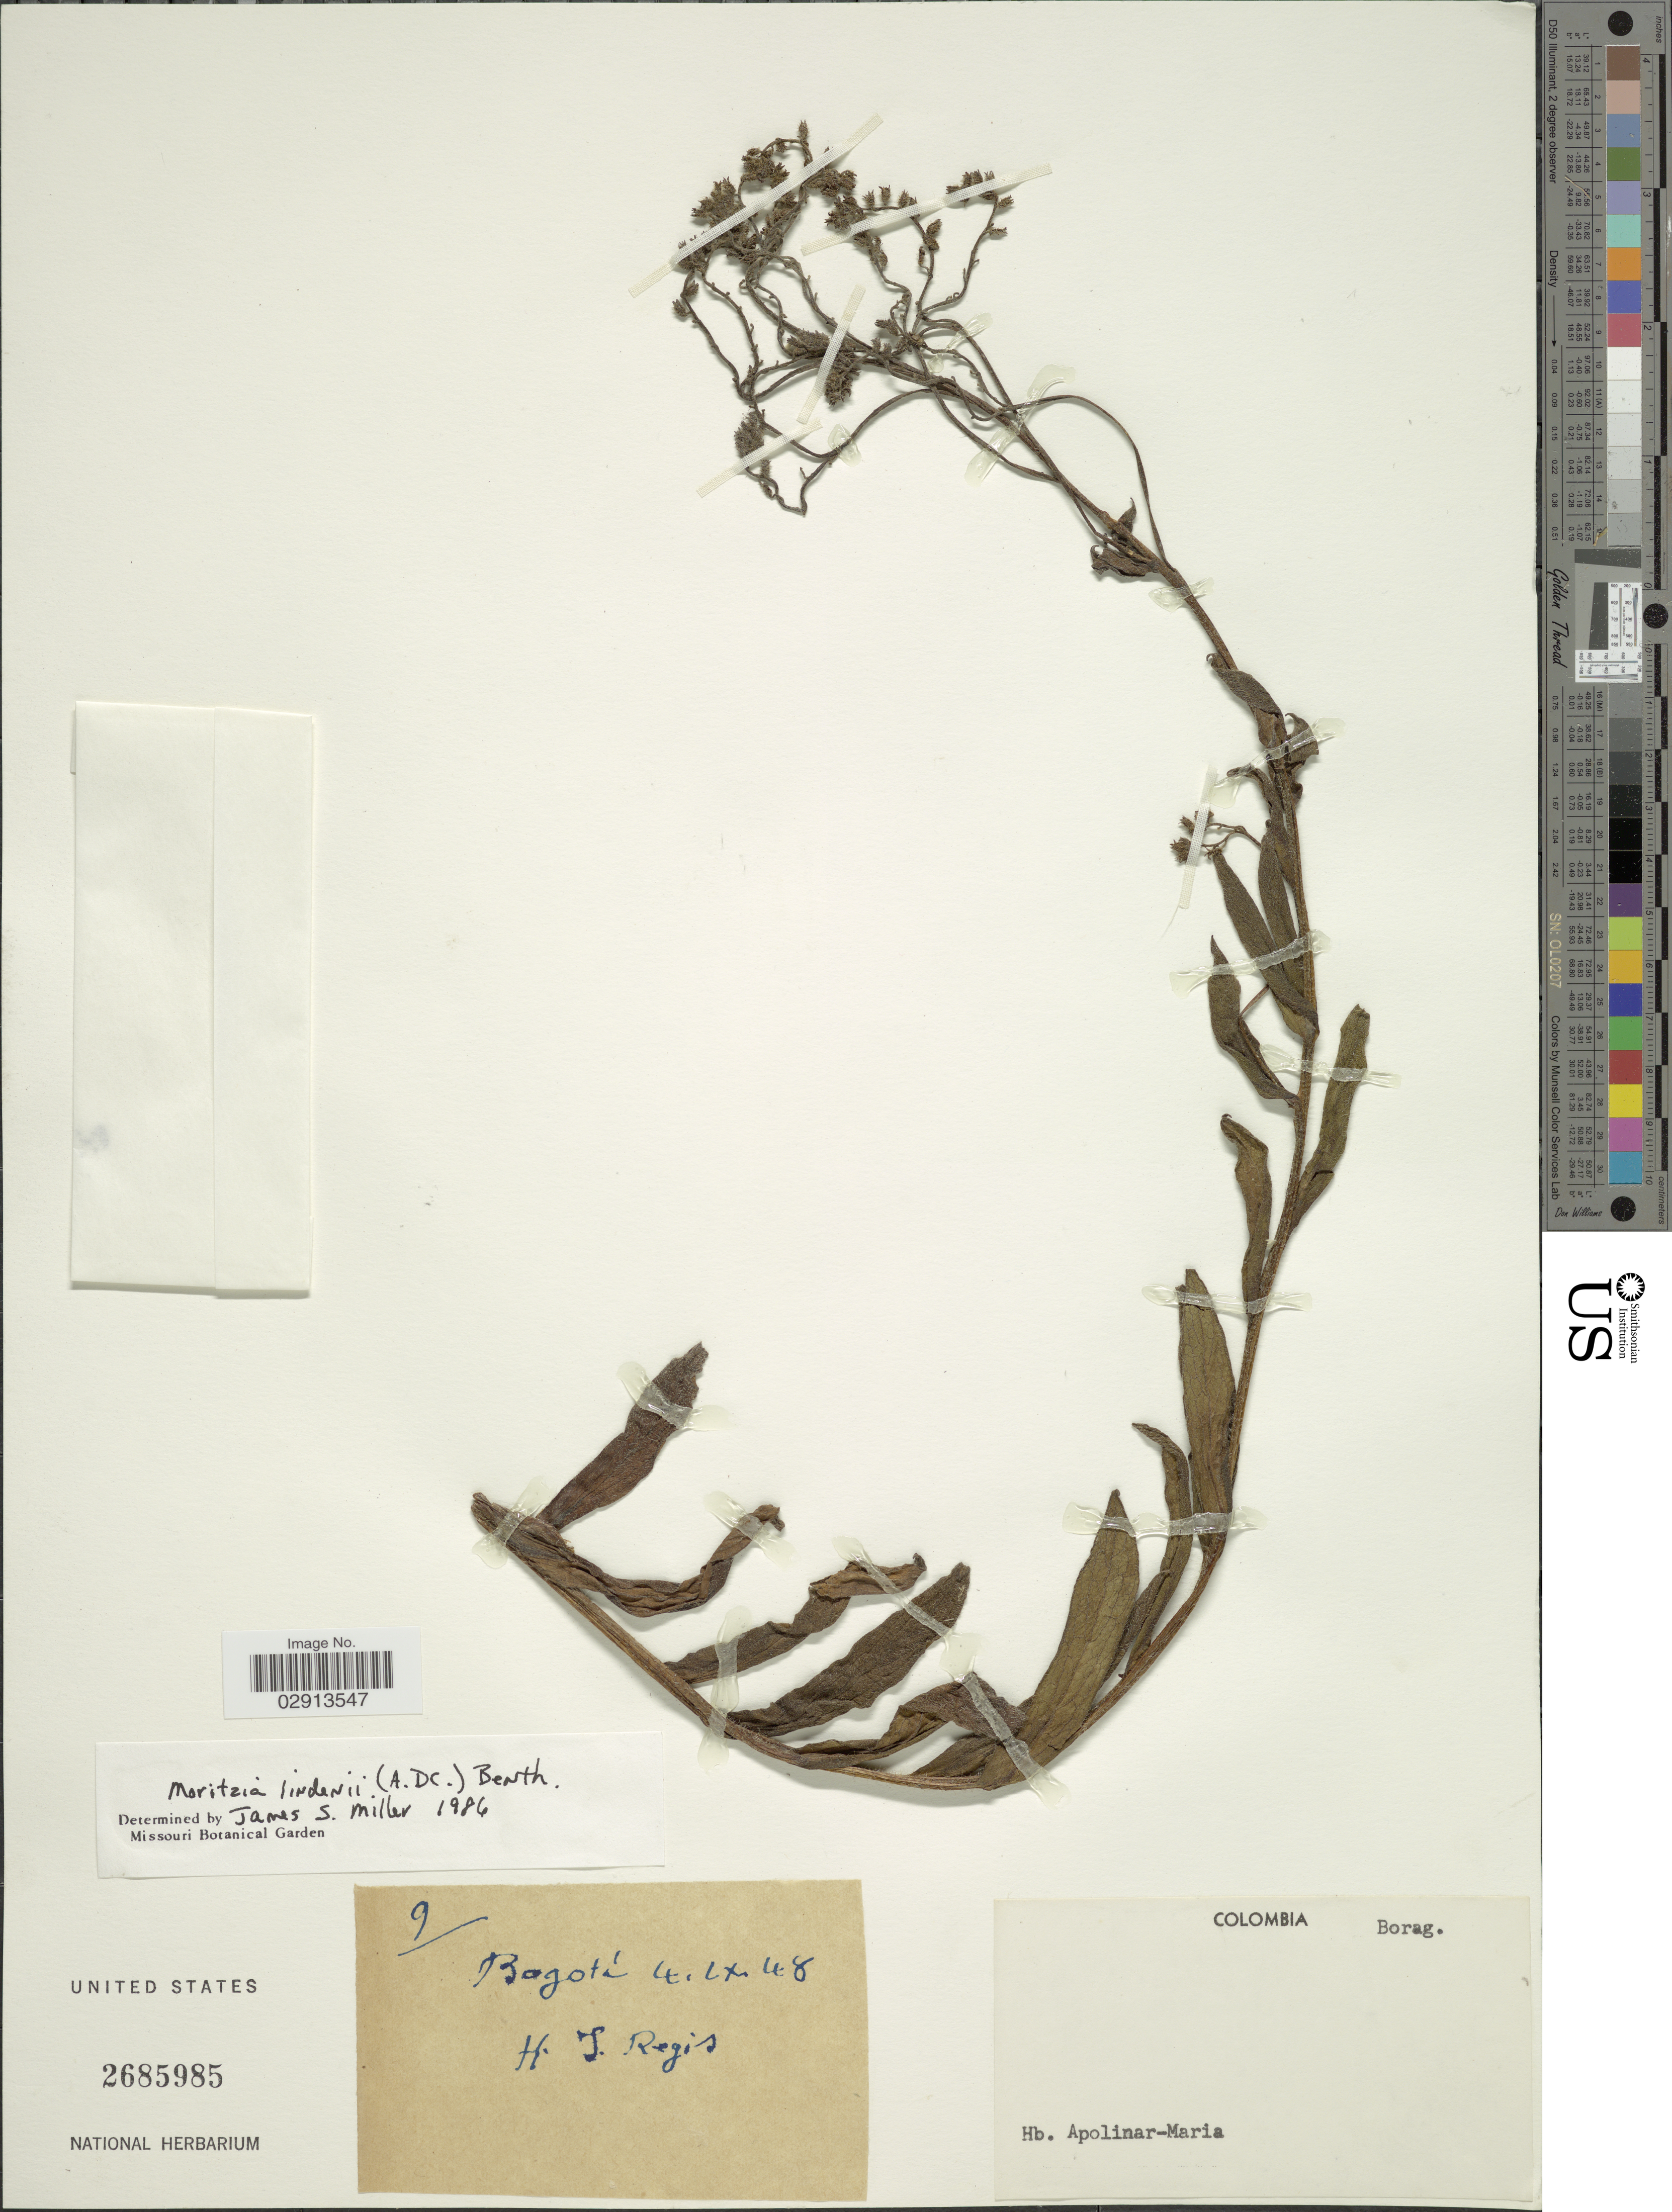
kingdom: Plantae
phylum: Tracheophyta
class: Magnoliopsida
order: Boraginales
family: Boraginaceae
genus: Moritzia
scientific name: Moritzia lindenii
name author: (DC.) Benth.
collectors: H. Regis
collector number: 9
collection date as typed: Transcribed d/m/y: 4/9/48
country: Colombia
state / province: Bogota D.C.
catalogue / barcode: US 2685985